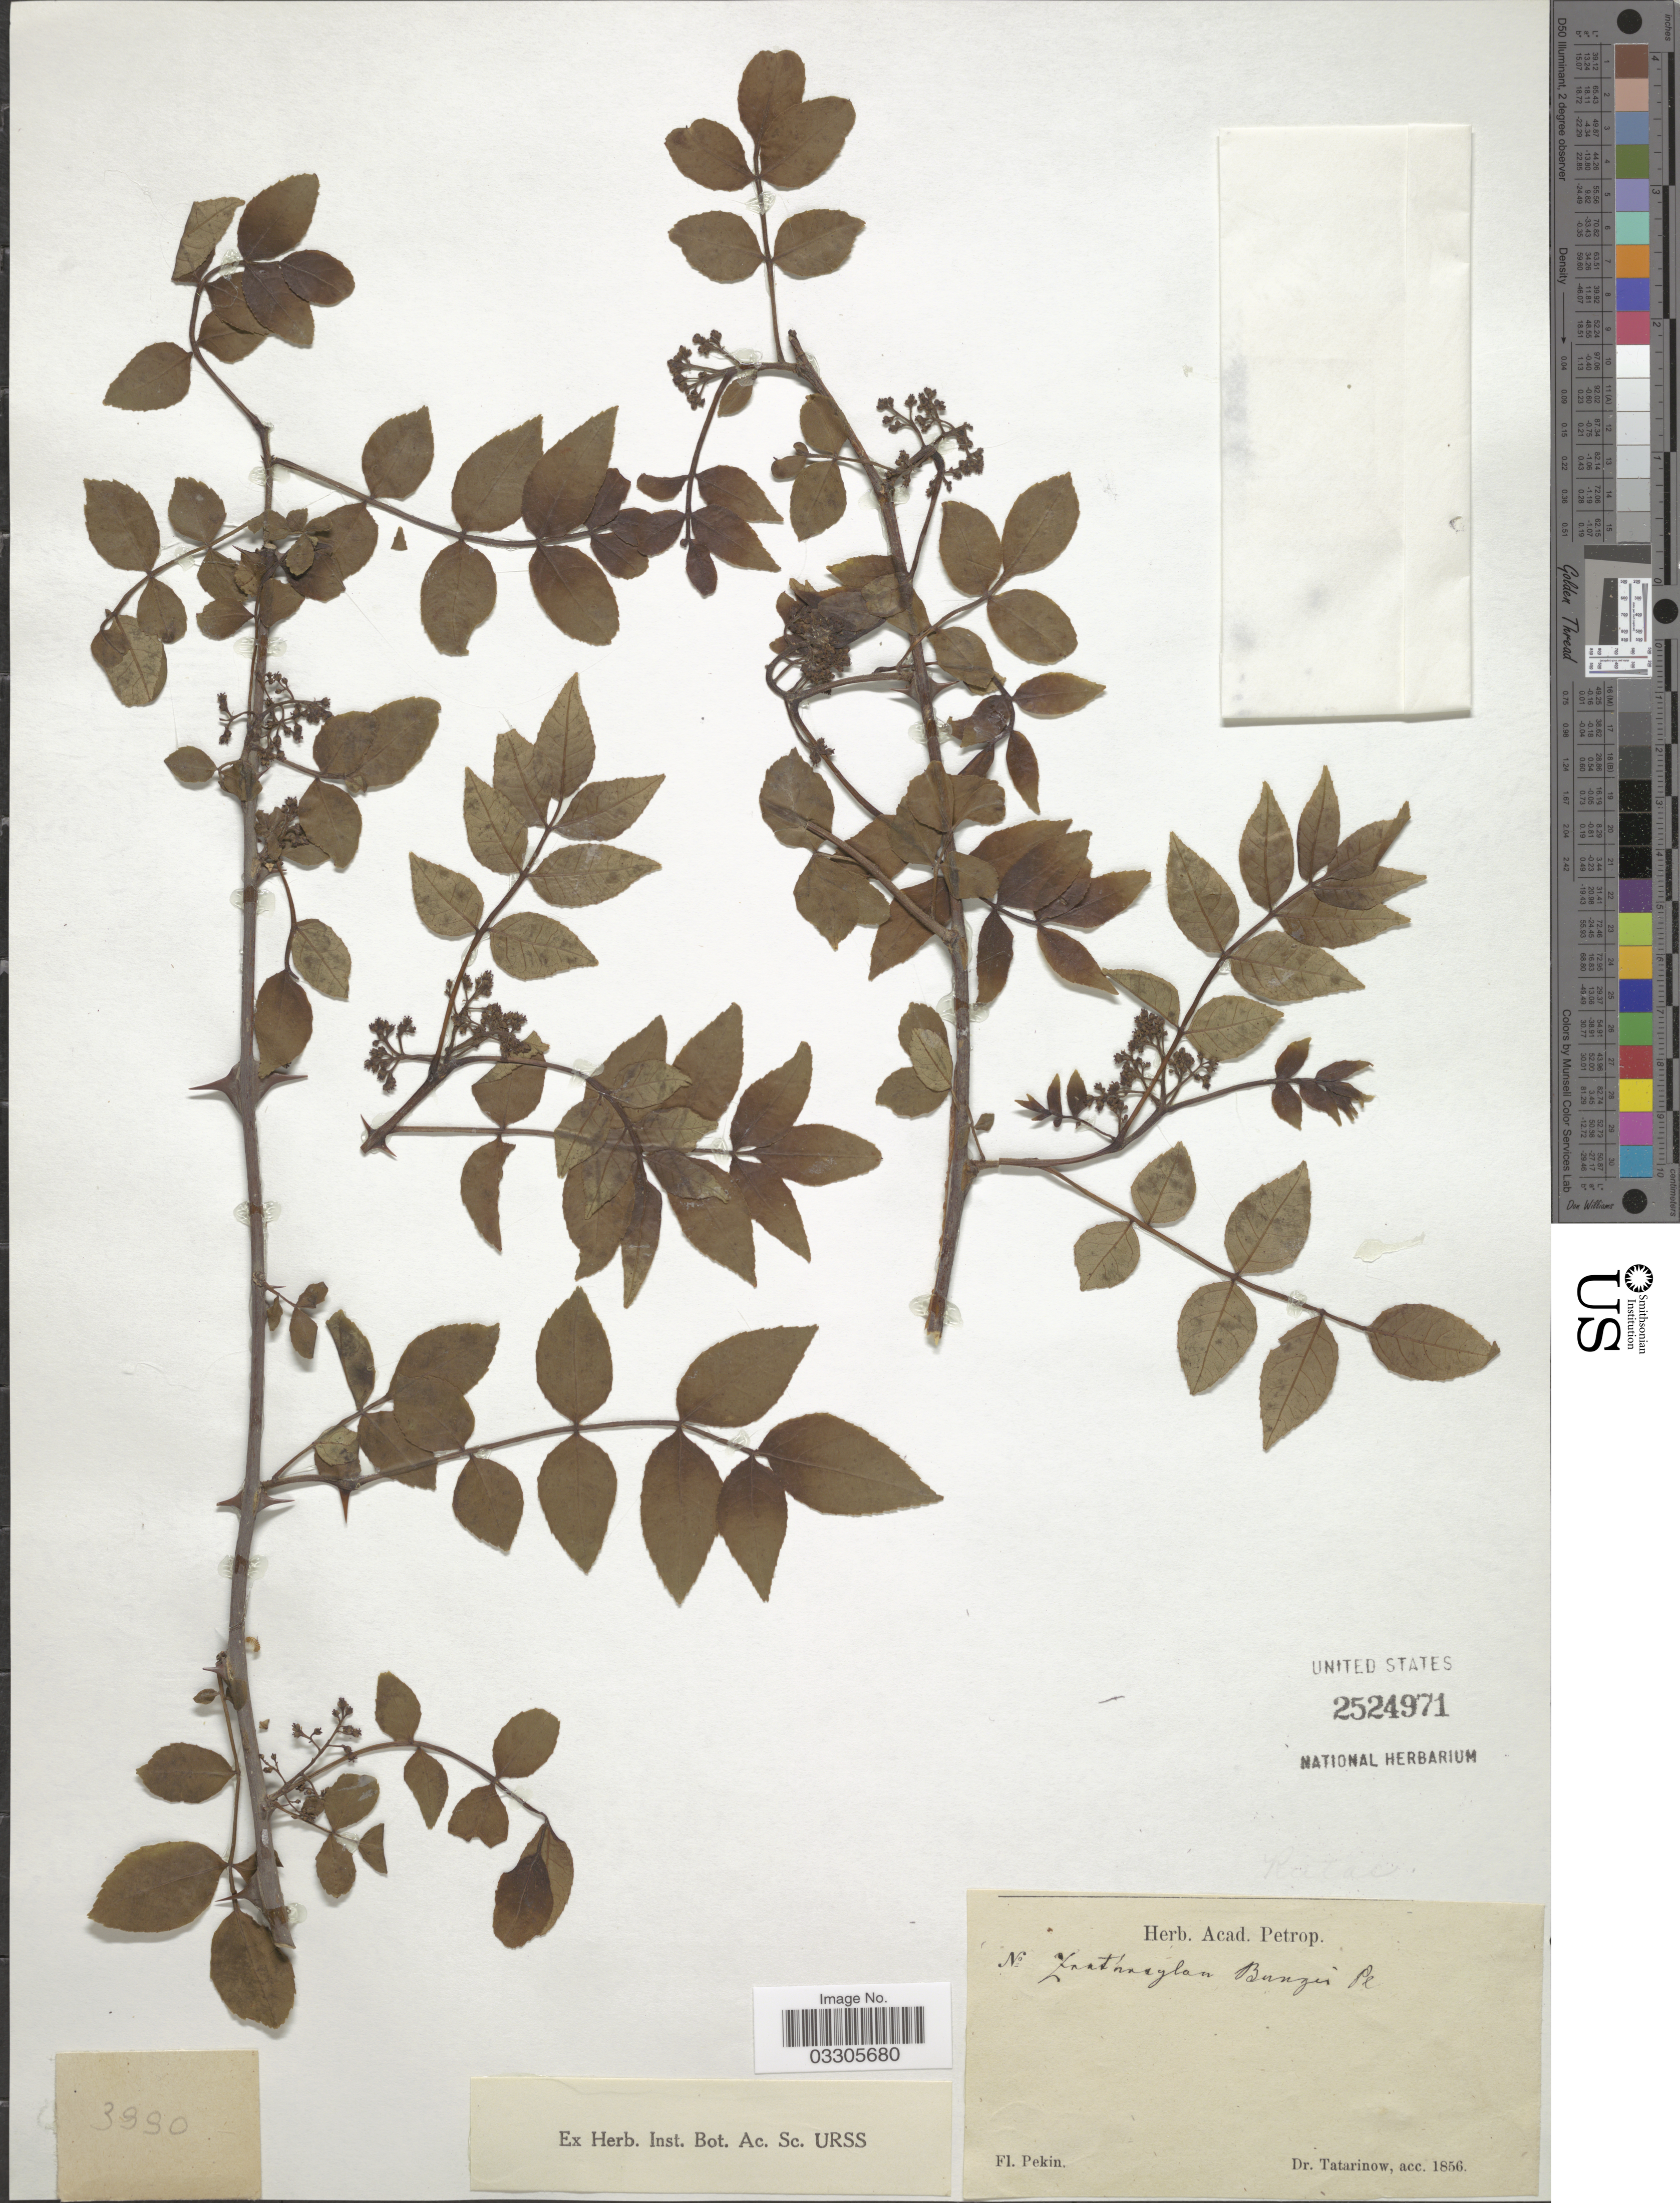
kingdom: Plantae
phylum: Tracheophyta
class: Magnoliopsida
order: Sapindales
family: Rutaceae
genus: Zanthoxylum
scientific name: Zanthoxylum bungei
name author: Planch.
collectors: -. Tatarinow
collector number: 3990?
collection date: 1856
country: China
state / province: Beijing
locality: Pekin.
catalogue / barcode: US 2524971